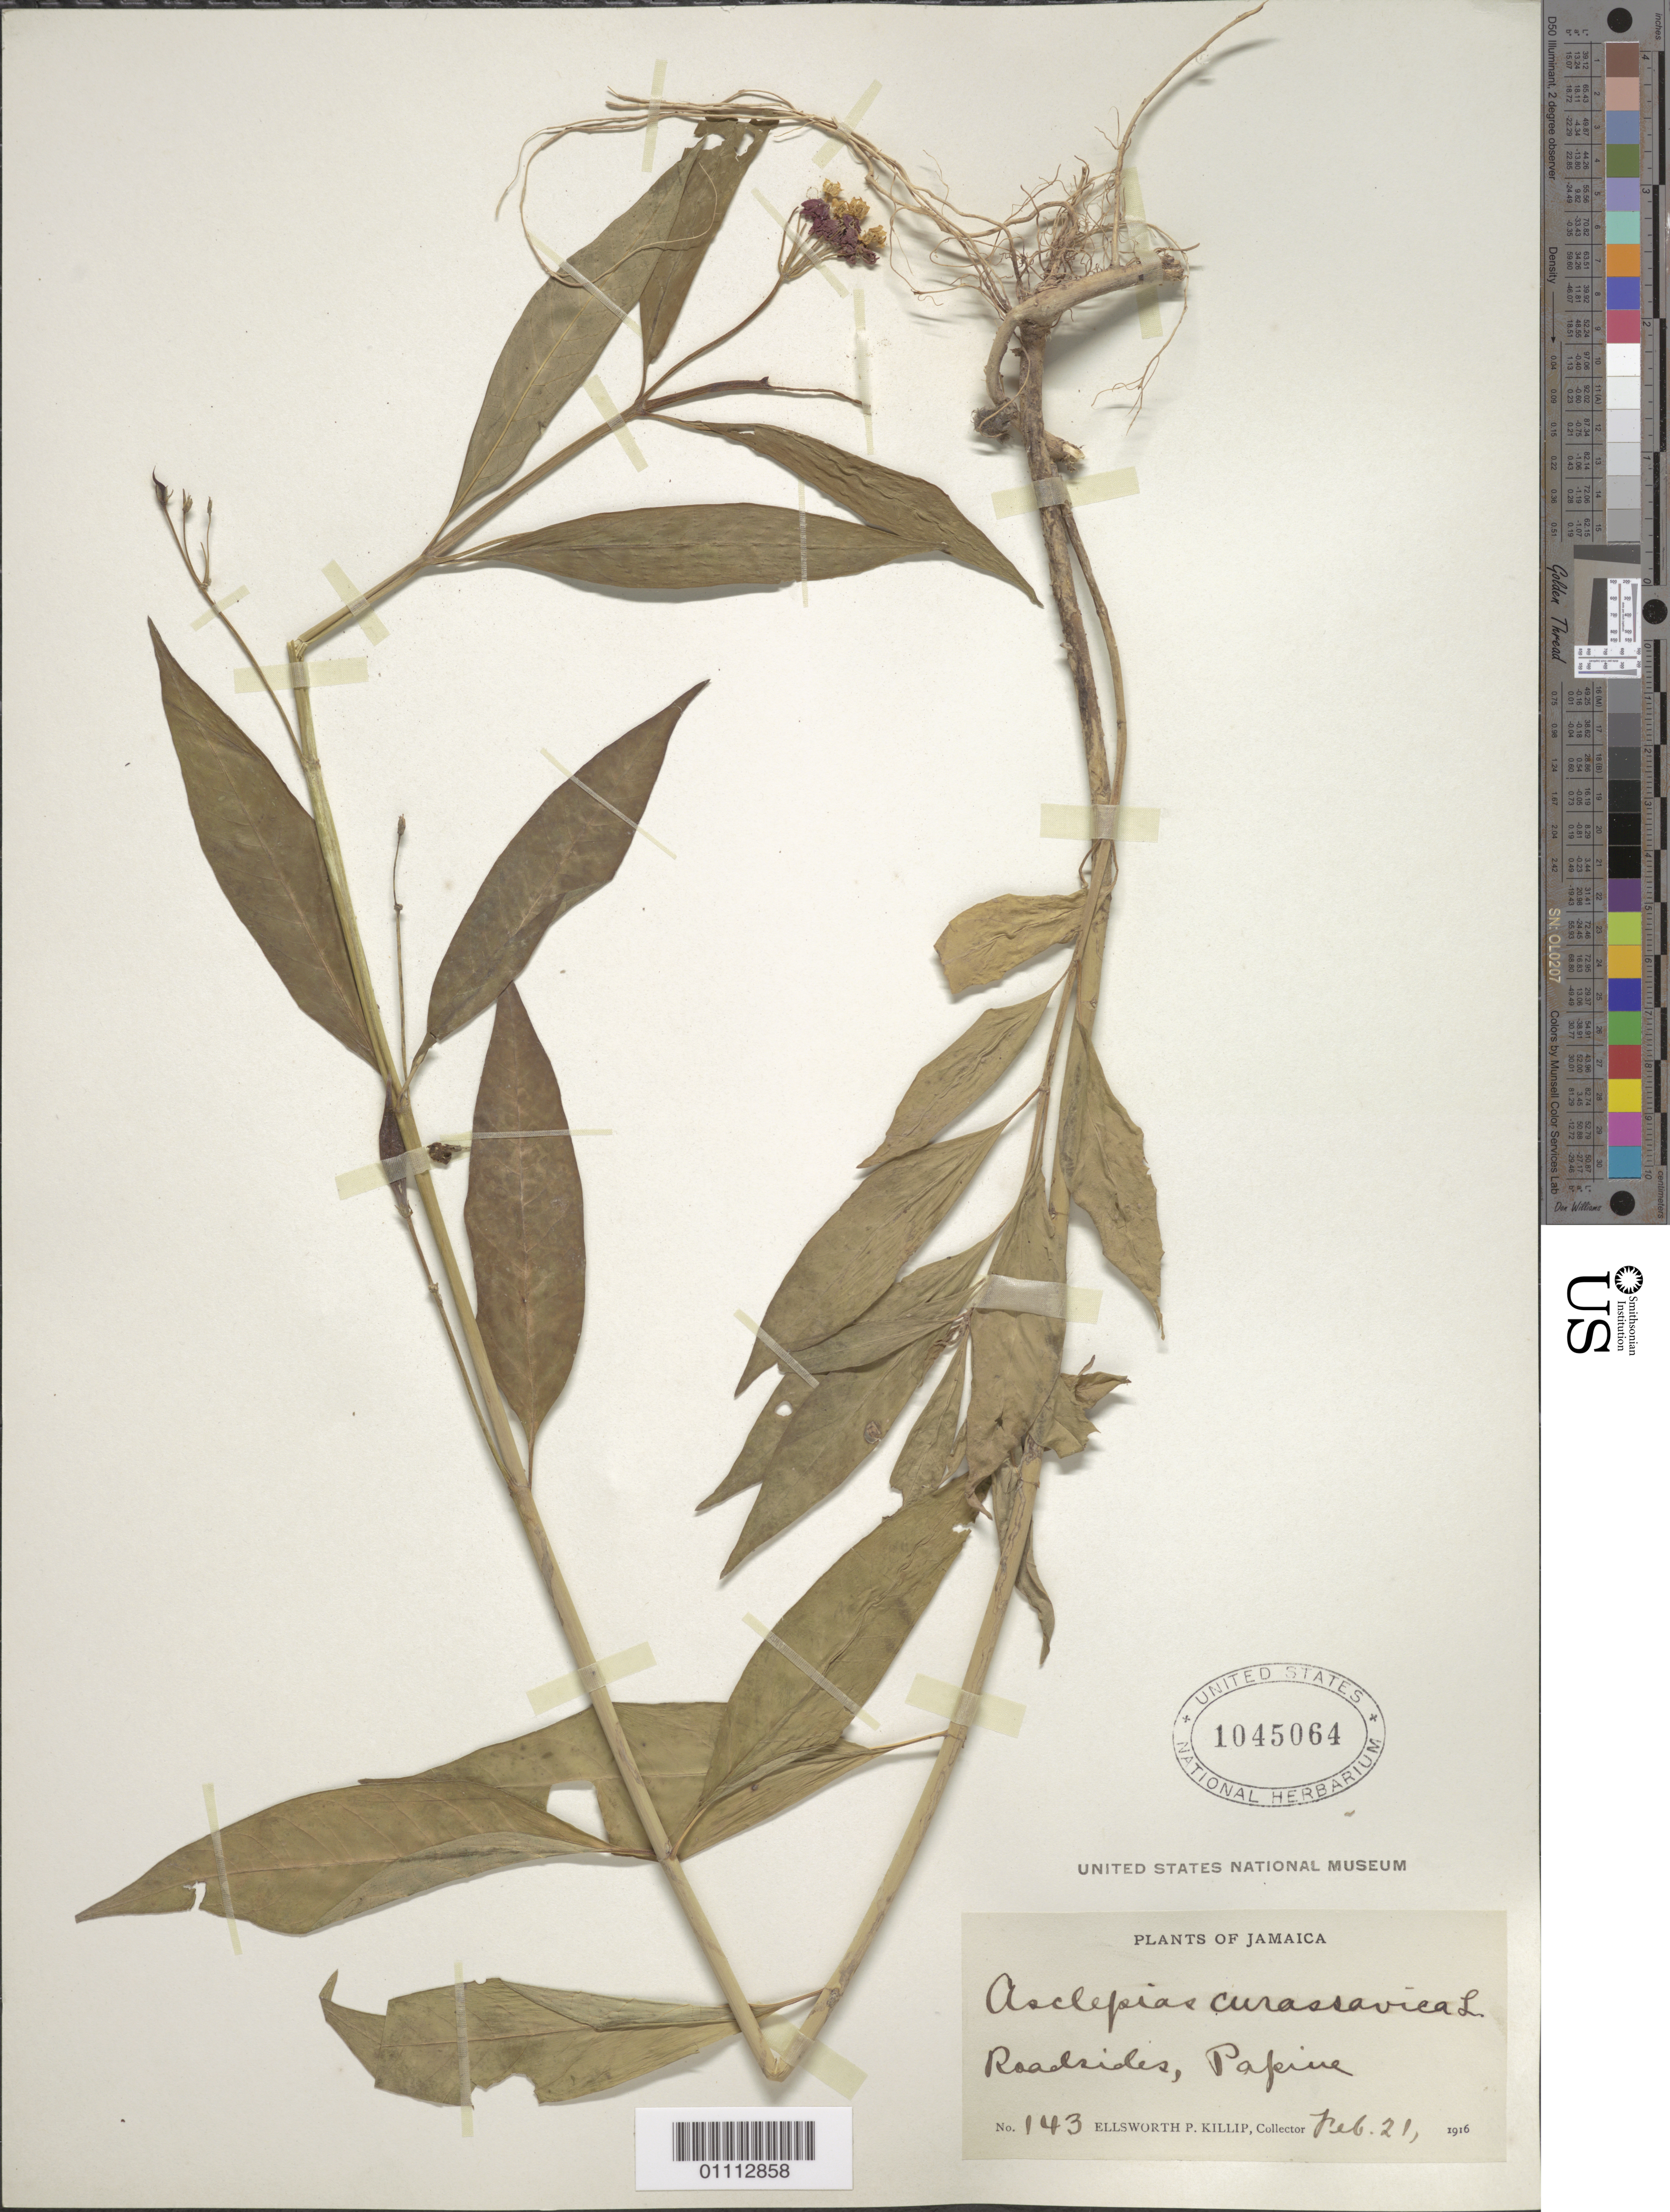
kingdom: Plantae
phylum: Tracheophyta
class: Magnoliopsida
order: Gentianales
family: Apocynaceae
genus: Asclepias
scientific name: Asclepias curassavica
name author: L.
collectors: E. P. Killip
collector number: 143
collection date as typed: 21 Feb 1916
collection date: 1916-02-21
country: Jamaica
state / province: Kingston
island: Jamaica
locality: Roadsides, Papine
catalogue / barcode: US 1045064